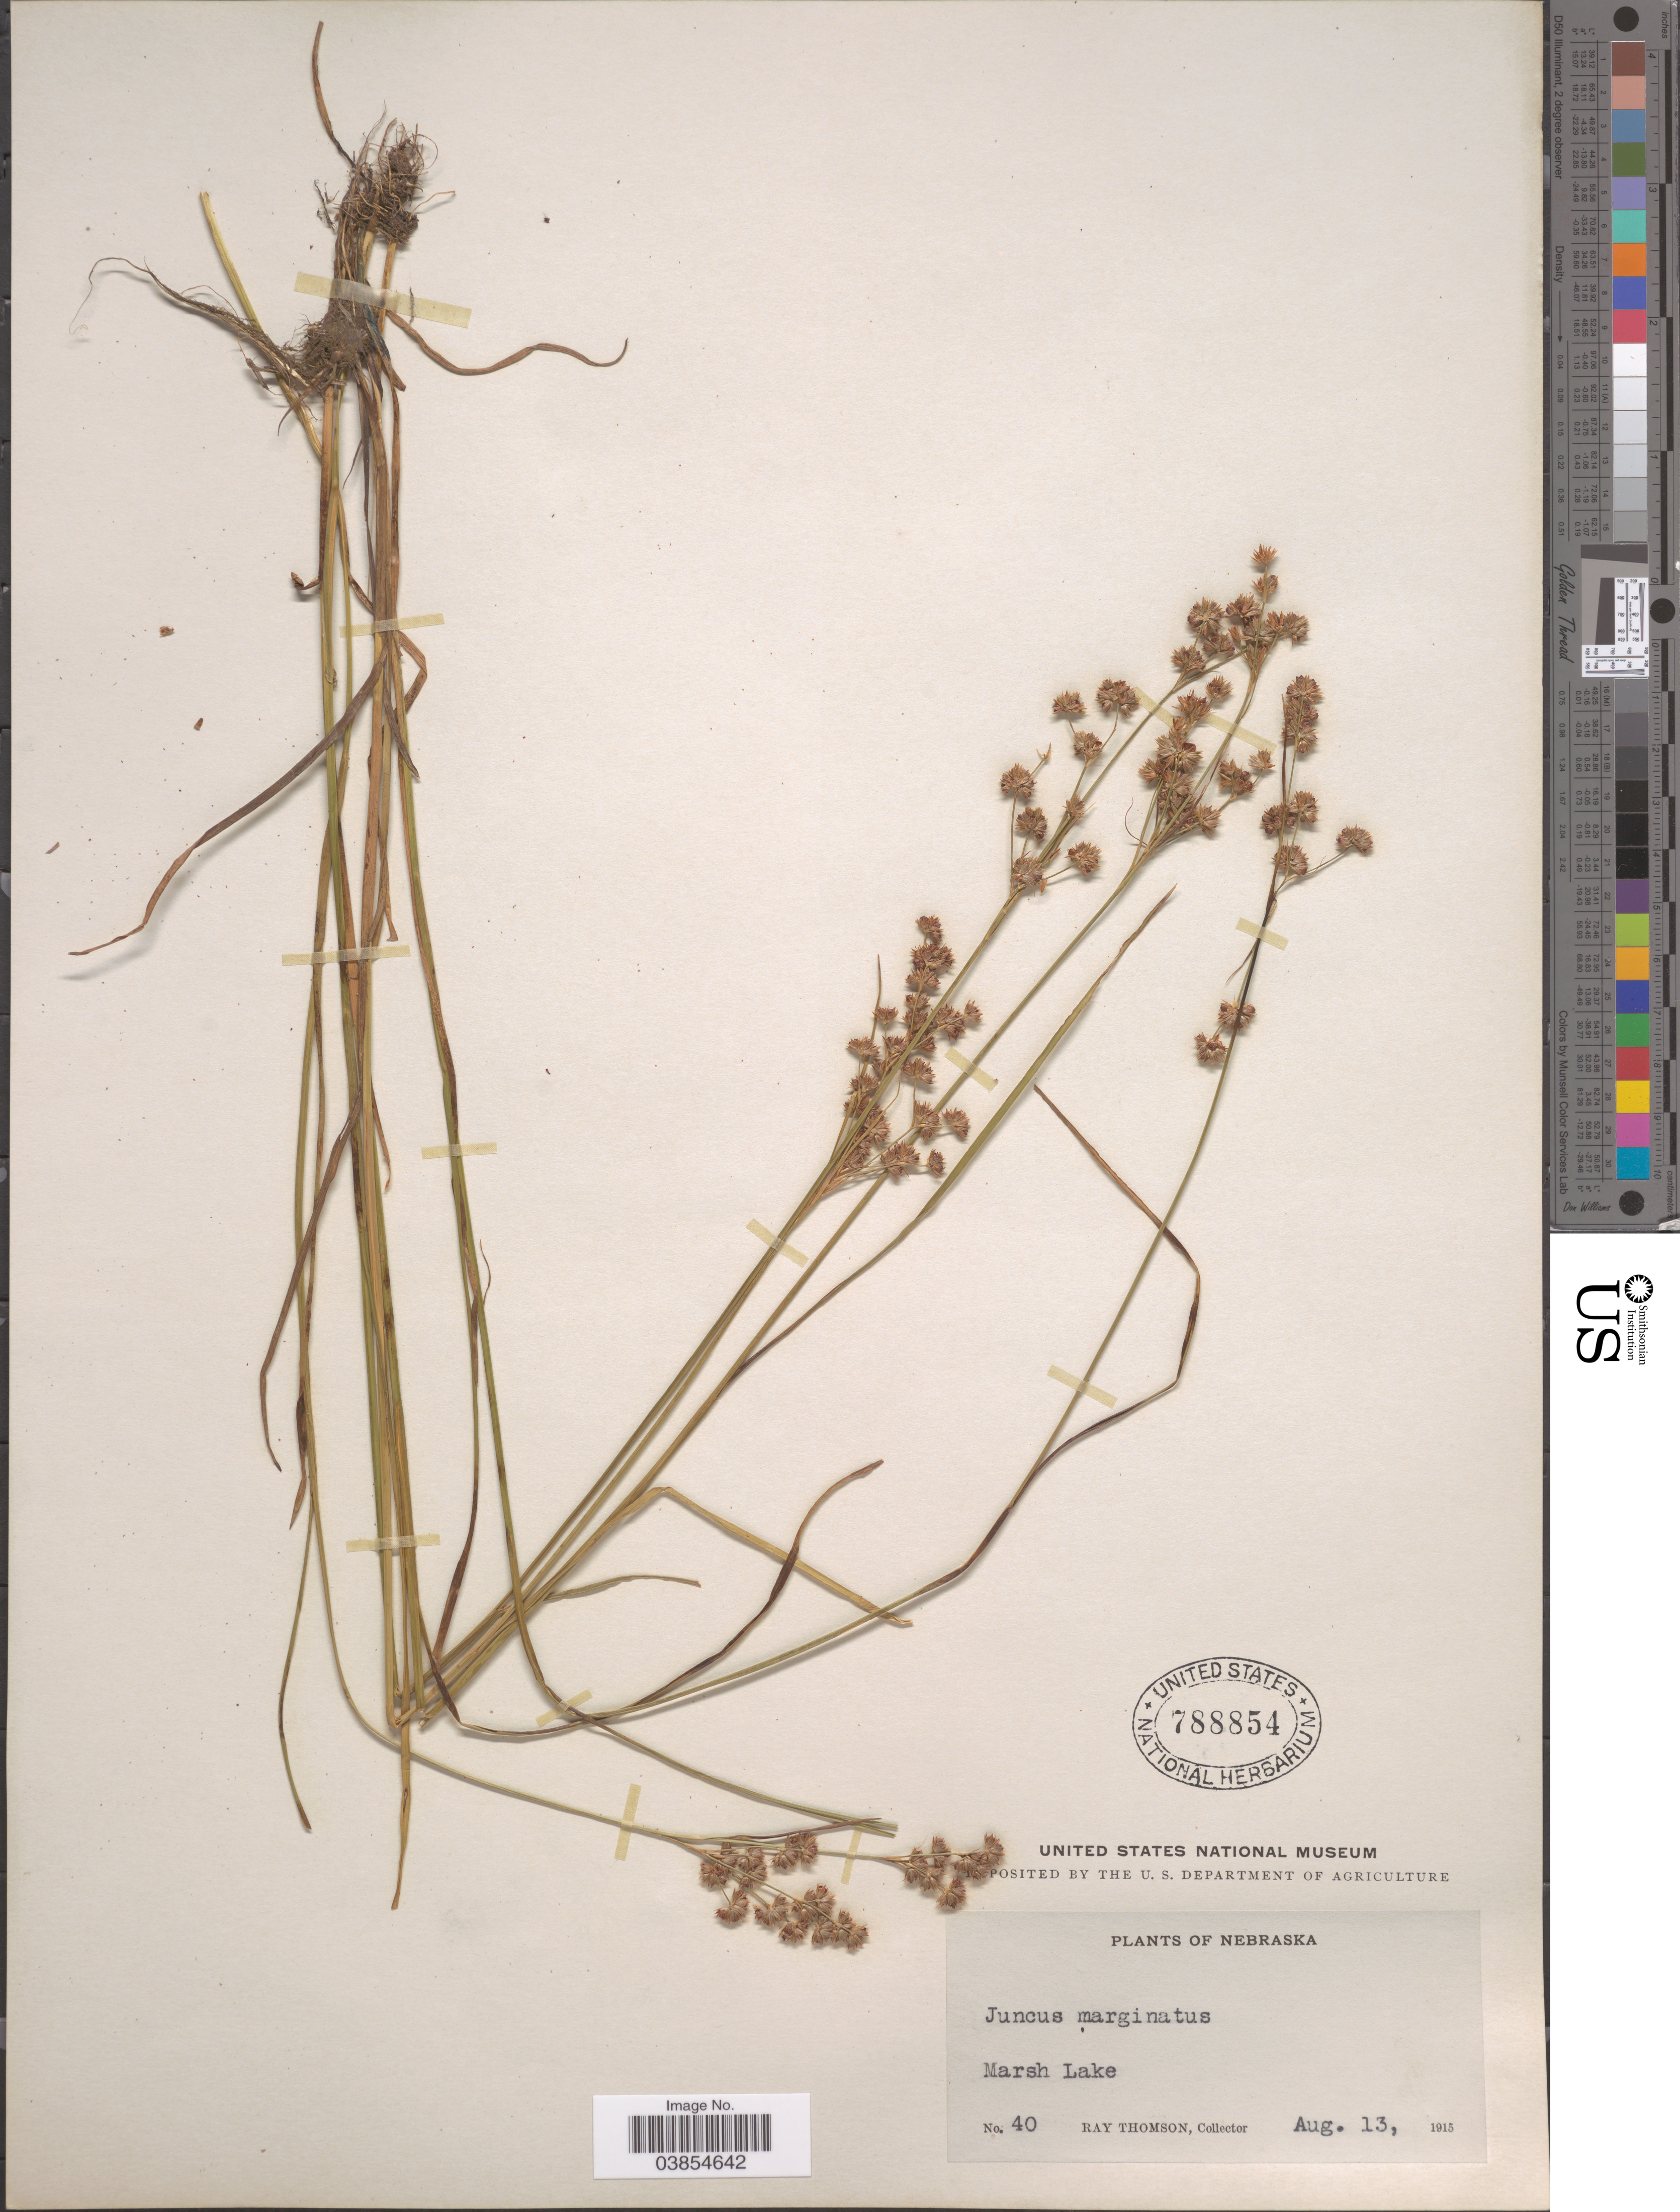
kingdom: Plantae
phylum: Tracheophyta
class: Liliopsida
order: Poales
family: Juncaceae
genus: Juncus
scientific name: Juncus marginatus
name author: Rostk.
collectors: R. Thomson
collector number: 40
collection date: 1915-08-13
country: United States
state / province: Nebraska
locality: Marsh Lake.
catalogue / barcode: US 788854